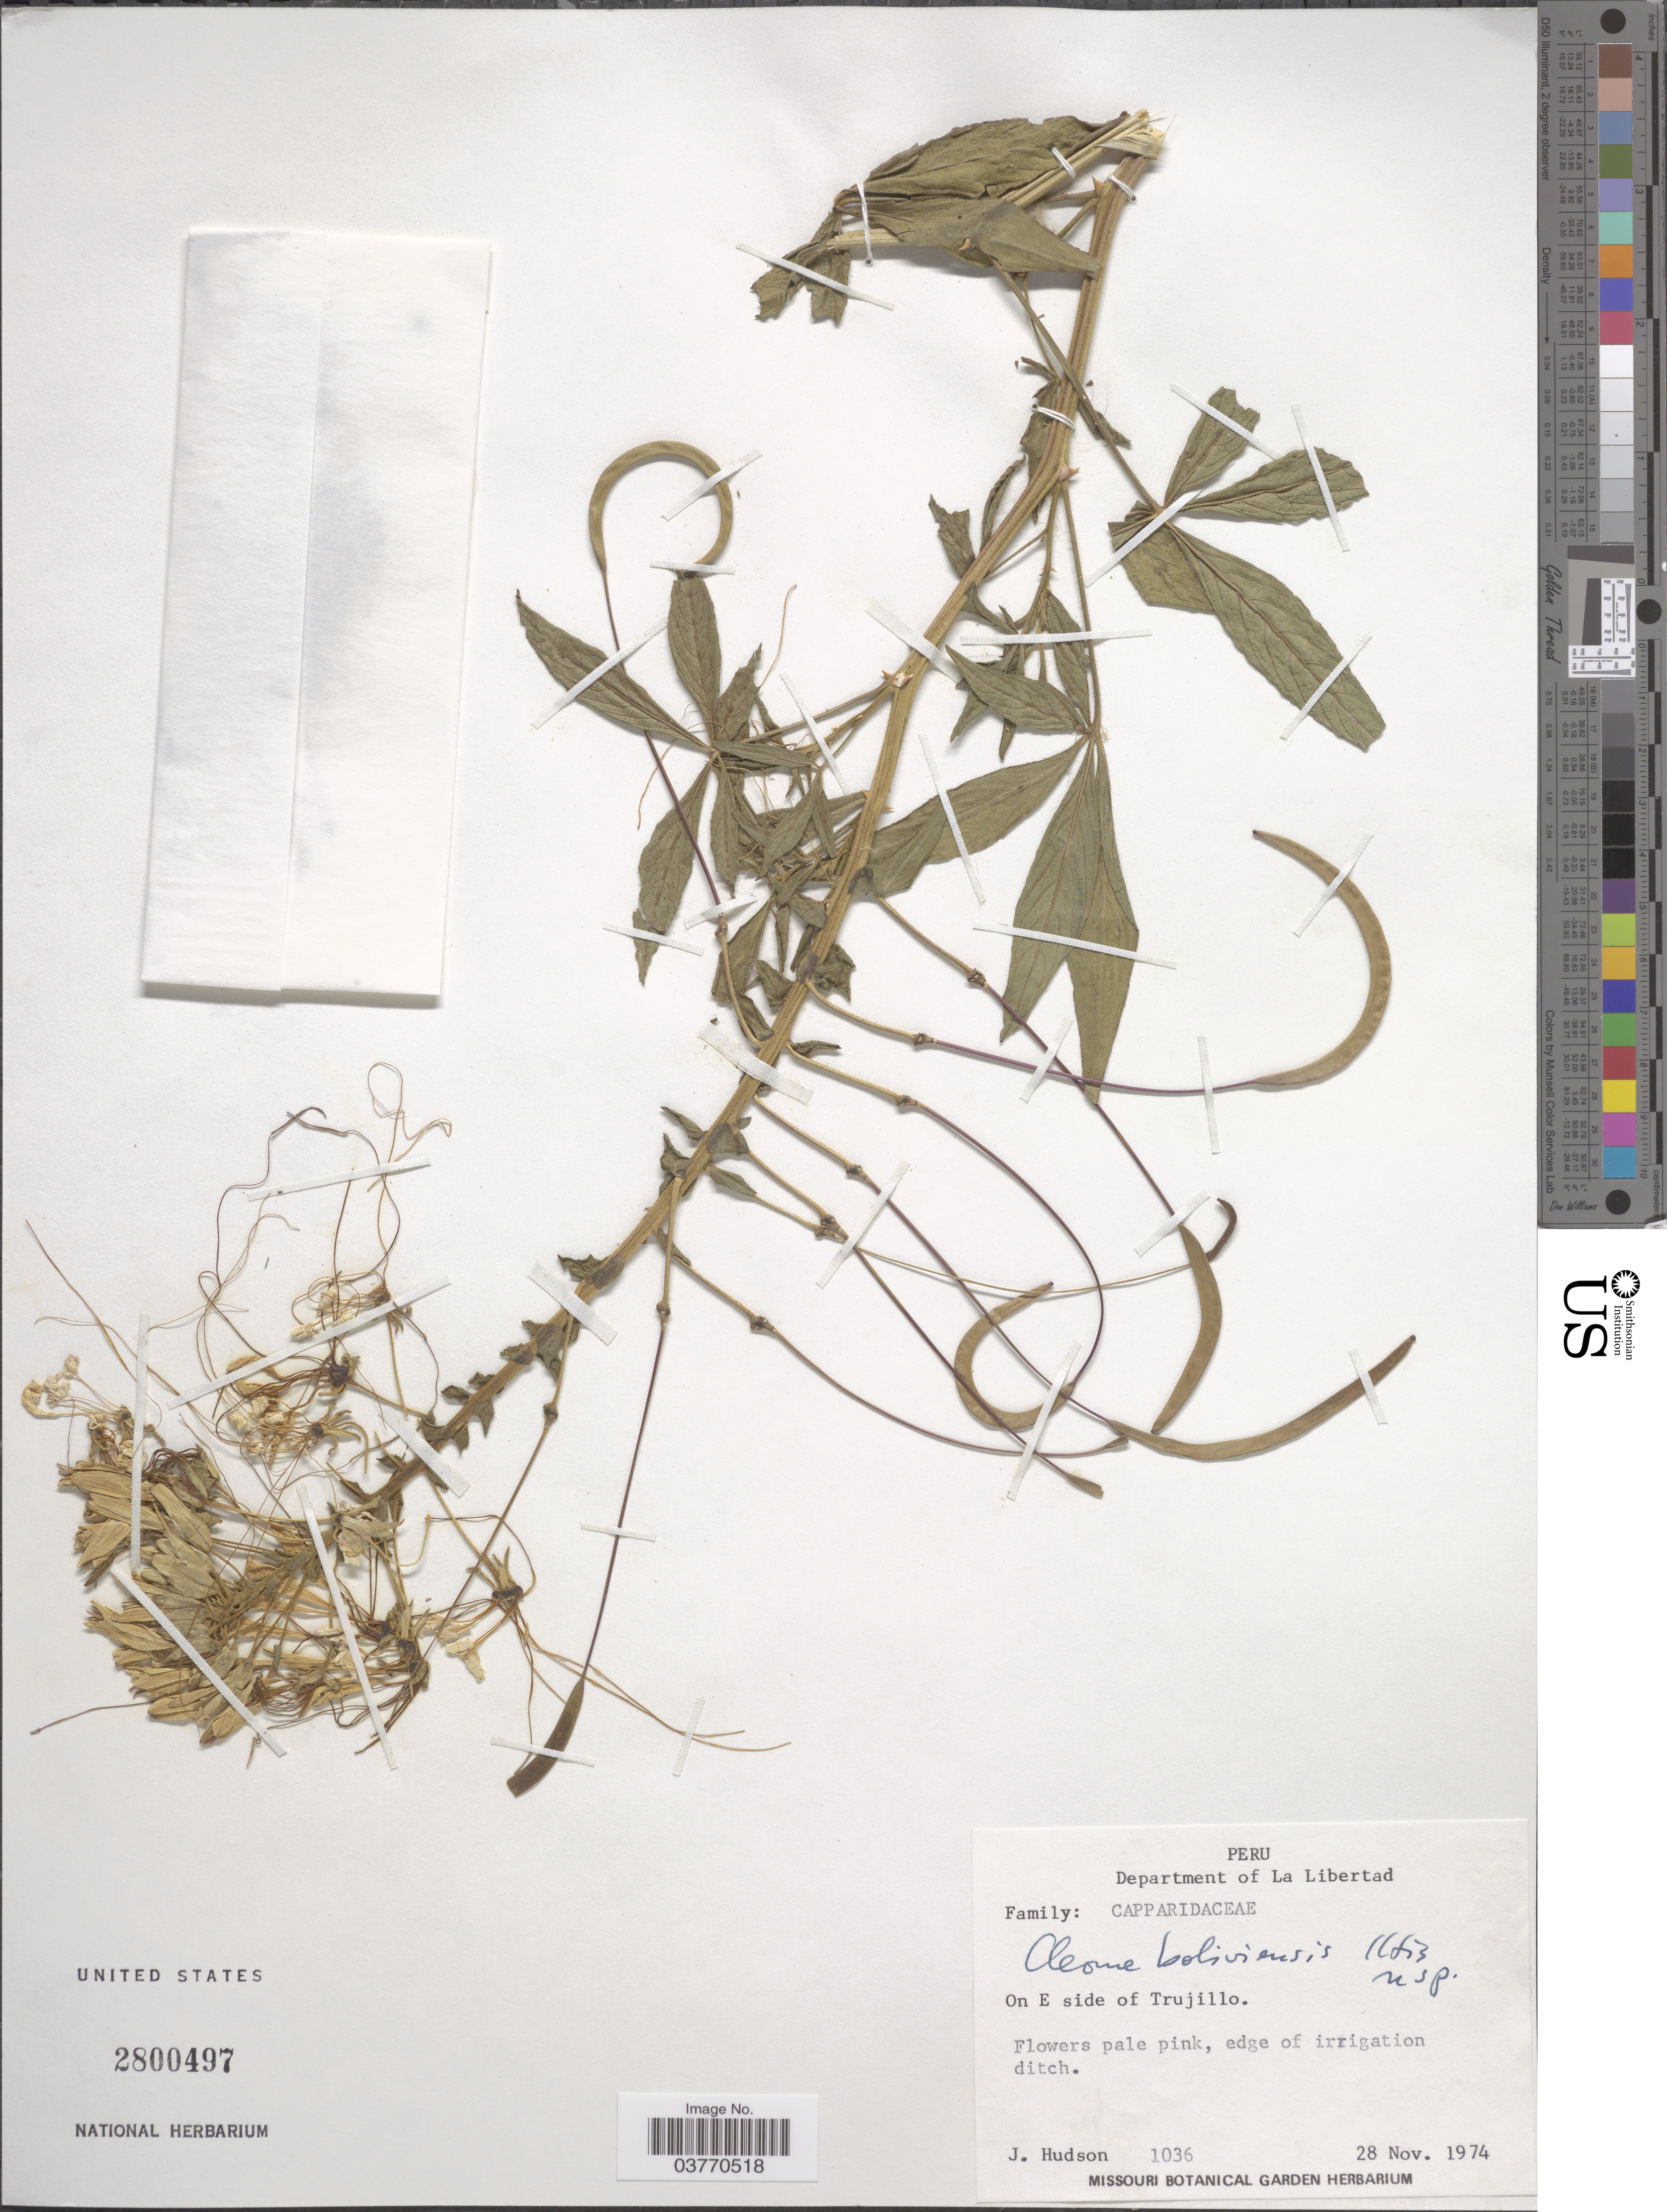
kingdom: Plantae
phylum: Tracheophyta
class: Magnoliopsida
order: Brassicales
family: Cleomaceae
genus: Tarenaya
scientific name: Tarenaya boliviensis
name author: (Iltis) Soares Neto & Roalson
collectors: J. Hudson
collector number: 1036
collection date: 1974-11-28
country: Peru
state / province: La Libertad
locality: Department of La Libertad. On E side of Trujillo.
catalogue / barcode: US 2800497